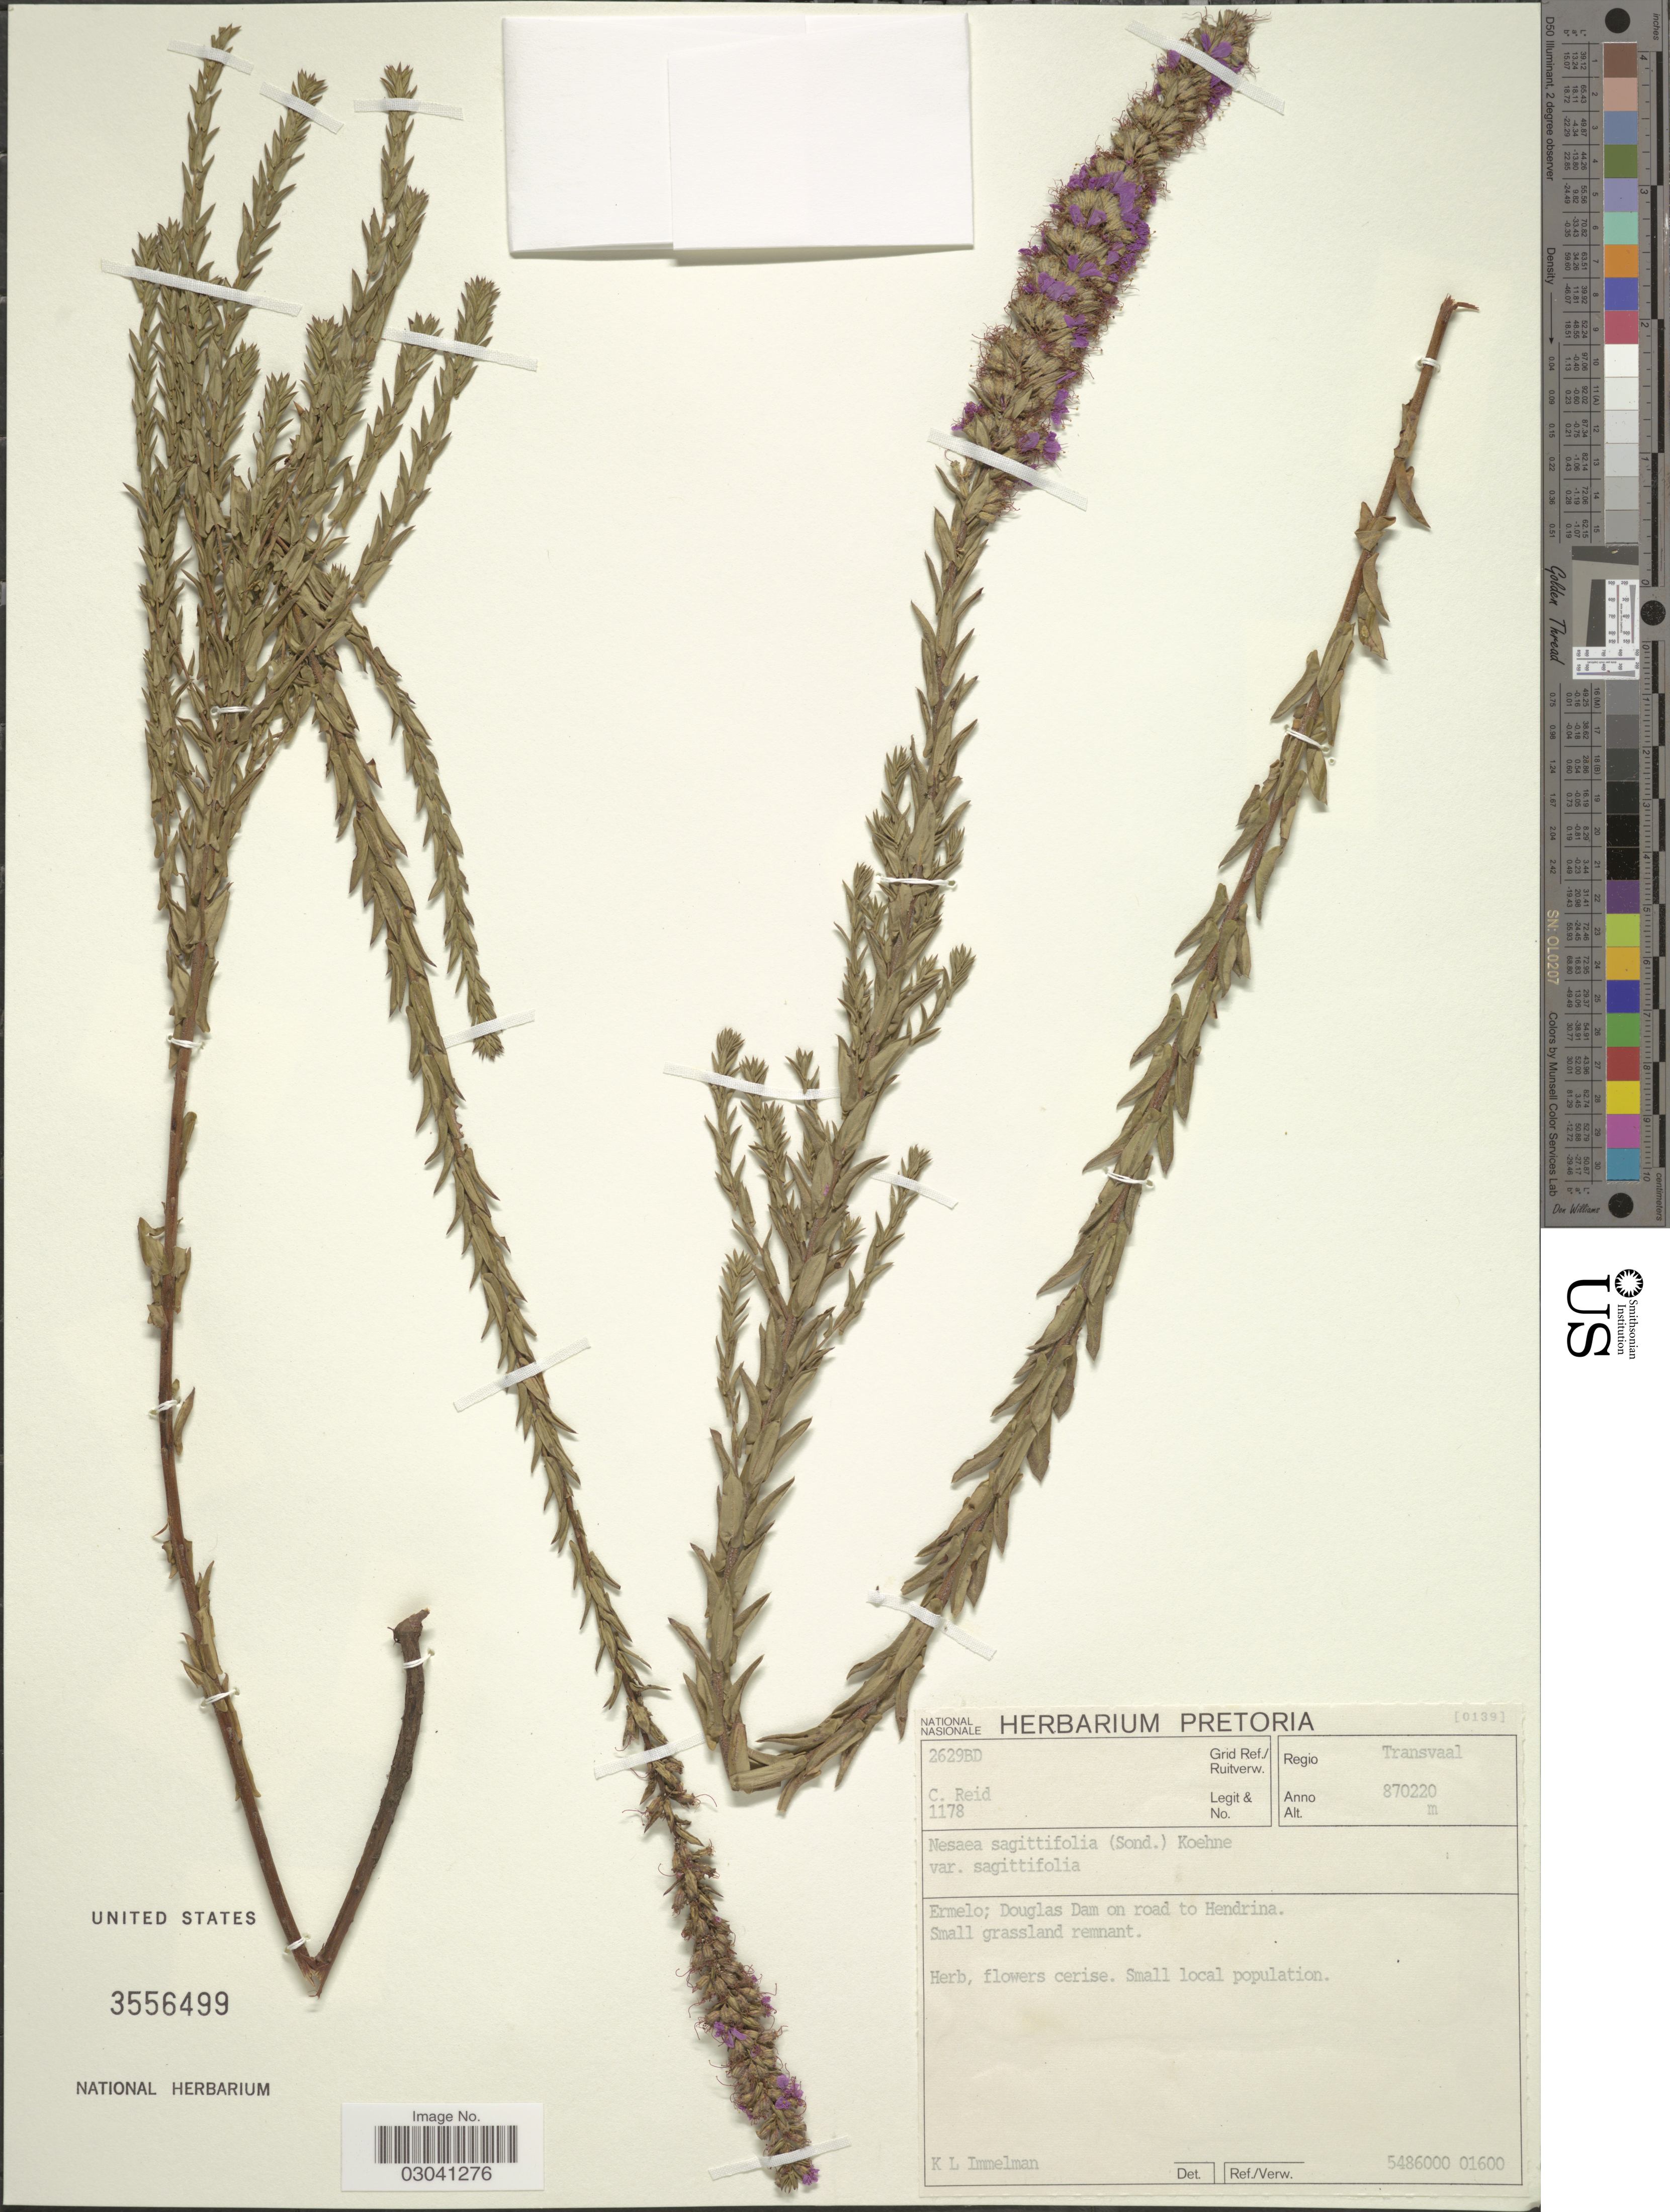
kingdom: Plantae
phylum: Tracheophyta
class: Magnoliopsida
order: Myrtales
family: Lythraceae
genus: Ammannia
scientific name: Ammannia sagittifolia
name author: (Sond.) S.A. Graham & Gandhi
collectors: C. Reid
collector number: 1178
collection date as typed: Transcribed d/m/y: 20/2/87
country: South Africa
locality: Grid Ref./Ruitverw. 2629BD, Rego Transvaal, Ermelo; Douglas Dam on road to Hendrina.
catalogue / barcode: US 3556499